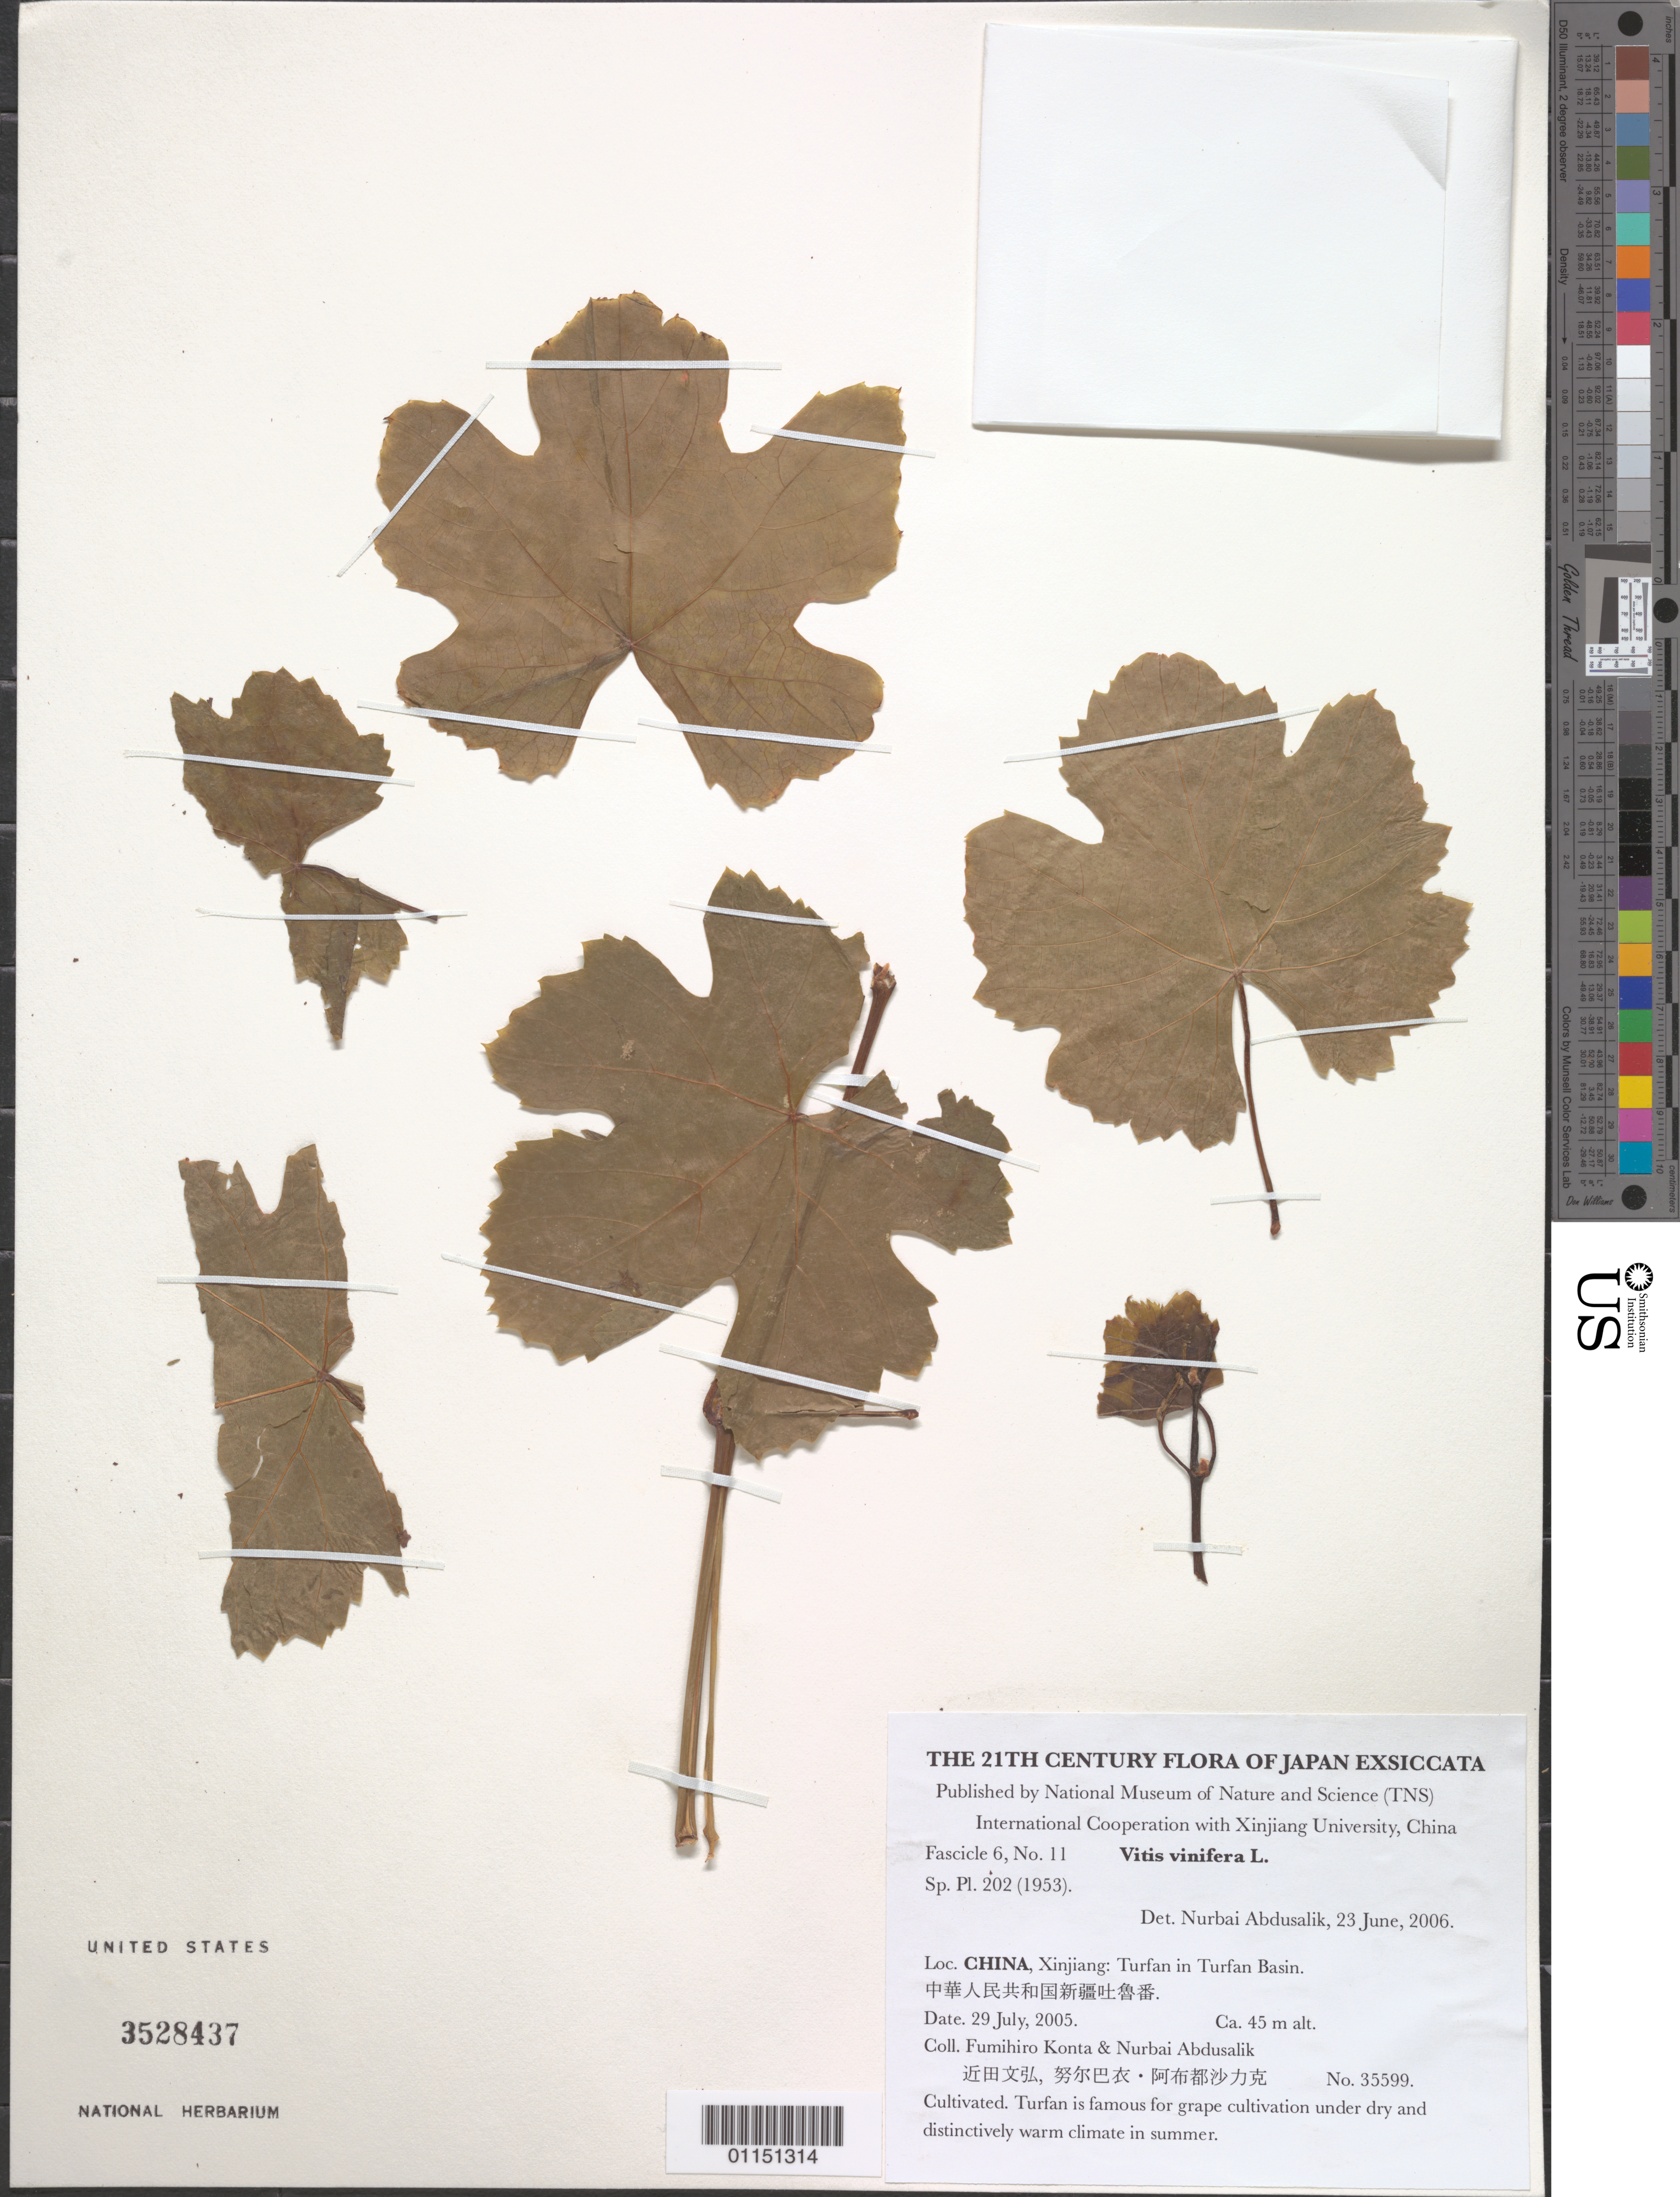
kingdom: Plantae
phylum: Tracheophyta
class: Magnoliopsida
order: Vitales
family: Vitaceae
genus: Vitis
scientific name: Vitis vinifera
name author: L.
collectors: F. Konta & N. Abdusalik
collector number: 35599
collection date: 2005-07-29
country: China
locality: Xinjiang: Turfan in Turfan Basin.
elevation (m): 45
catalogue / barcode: US 3528437